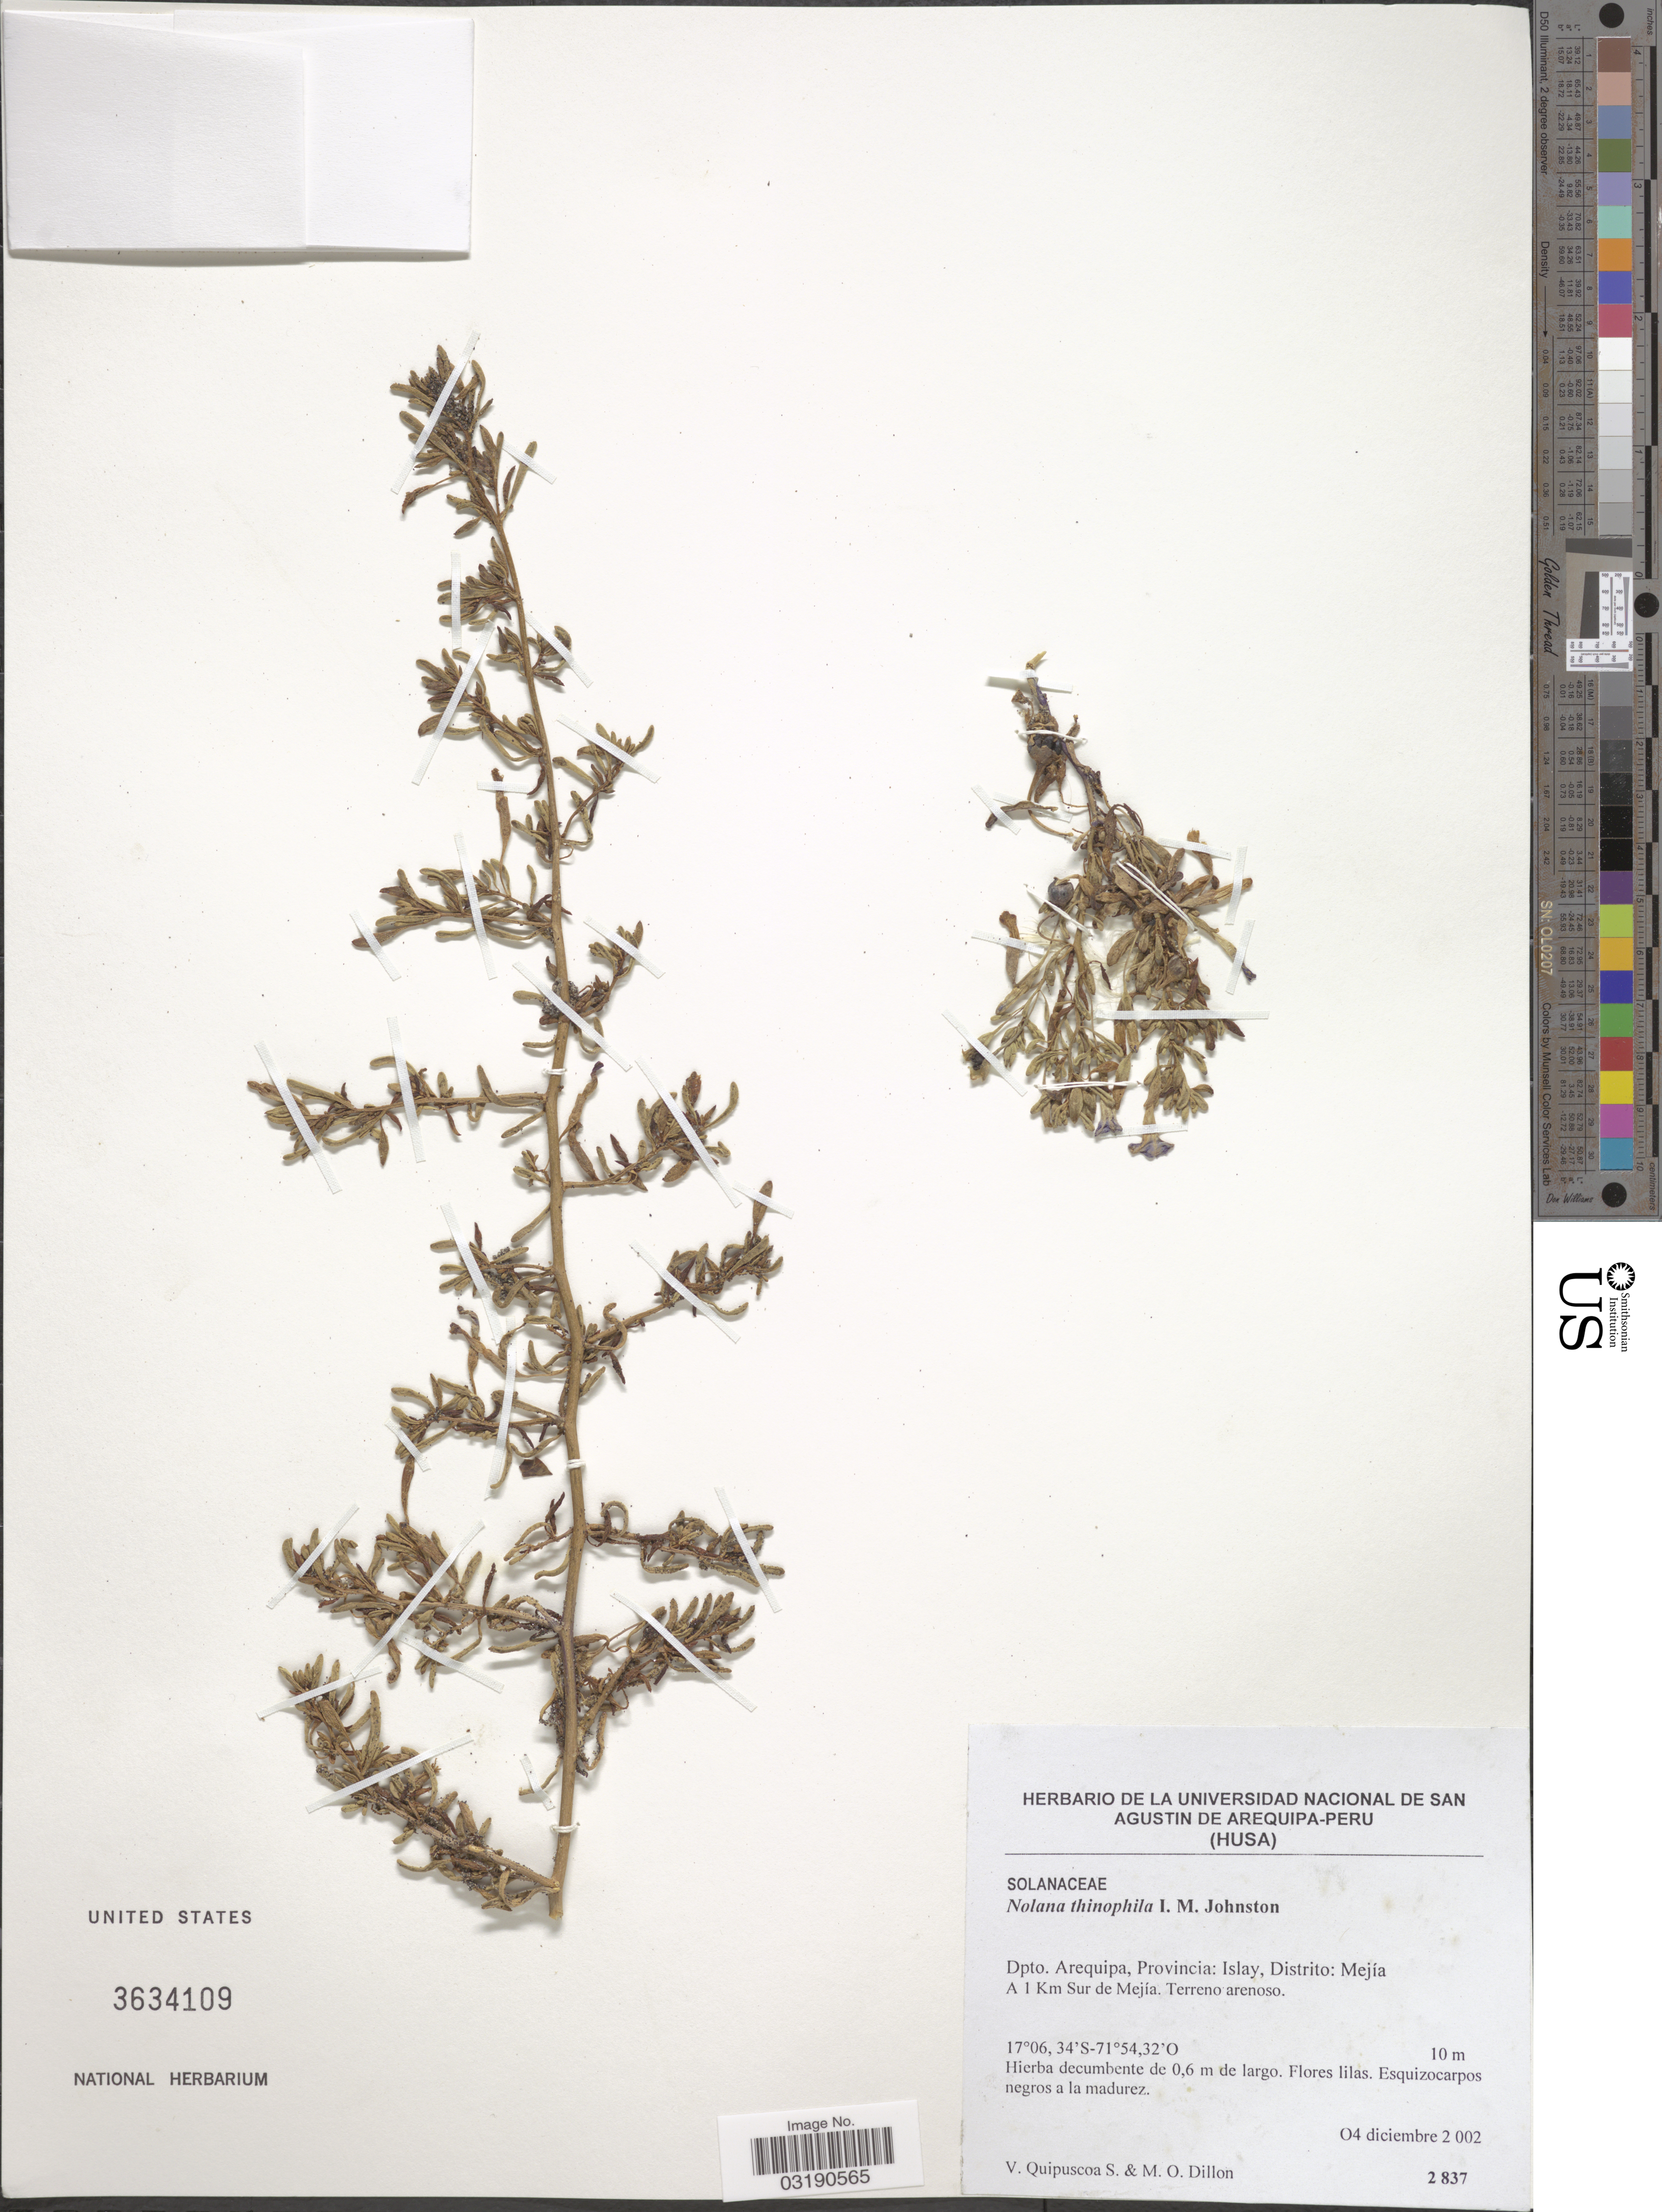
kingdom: Plantae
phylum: Tracheophyta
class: Magnoliopsida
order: Solanales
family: Solanaceae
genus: Nolana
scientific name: Nolana thinophila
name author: I.M. Johnst.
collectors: V. Quipuscoa S. & M. O. Dillon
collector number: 2837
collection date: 2002-12-04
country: Peru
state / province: Arequipa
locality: Dpto. Arequipa, Provincia: Islay, Distrito: Mejía, A 1 Km Sur de Mejía.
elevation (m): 10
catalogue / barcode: US 3634109